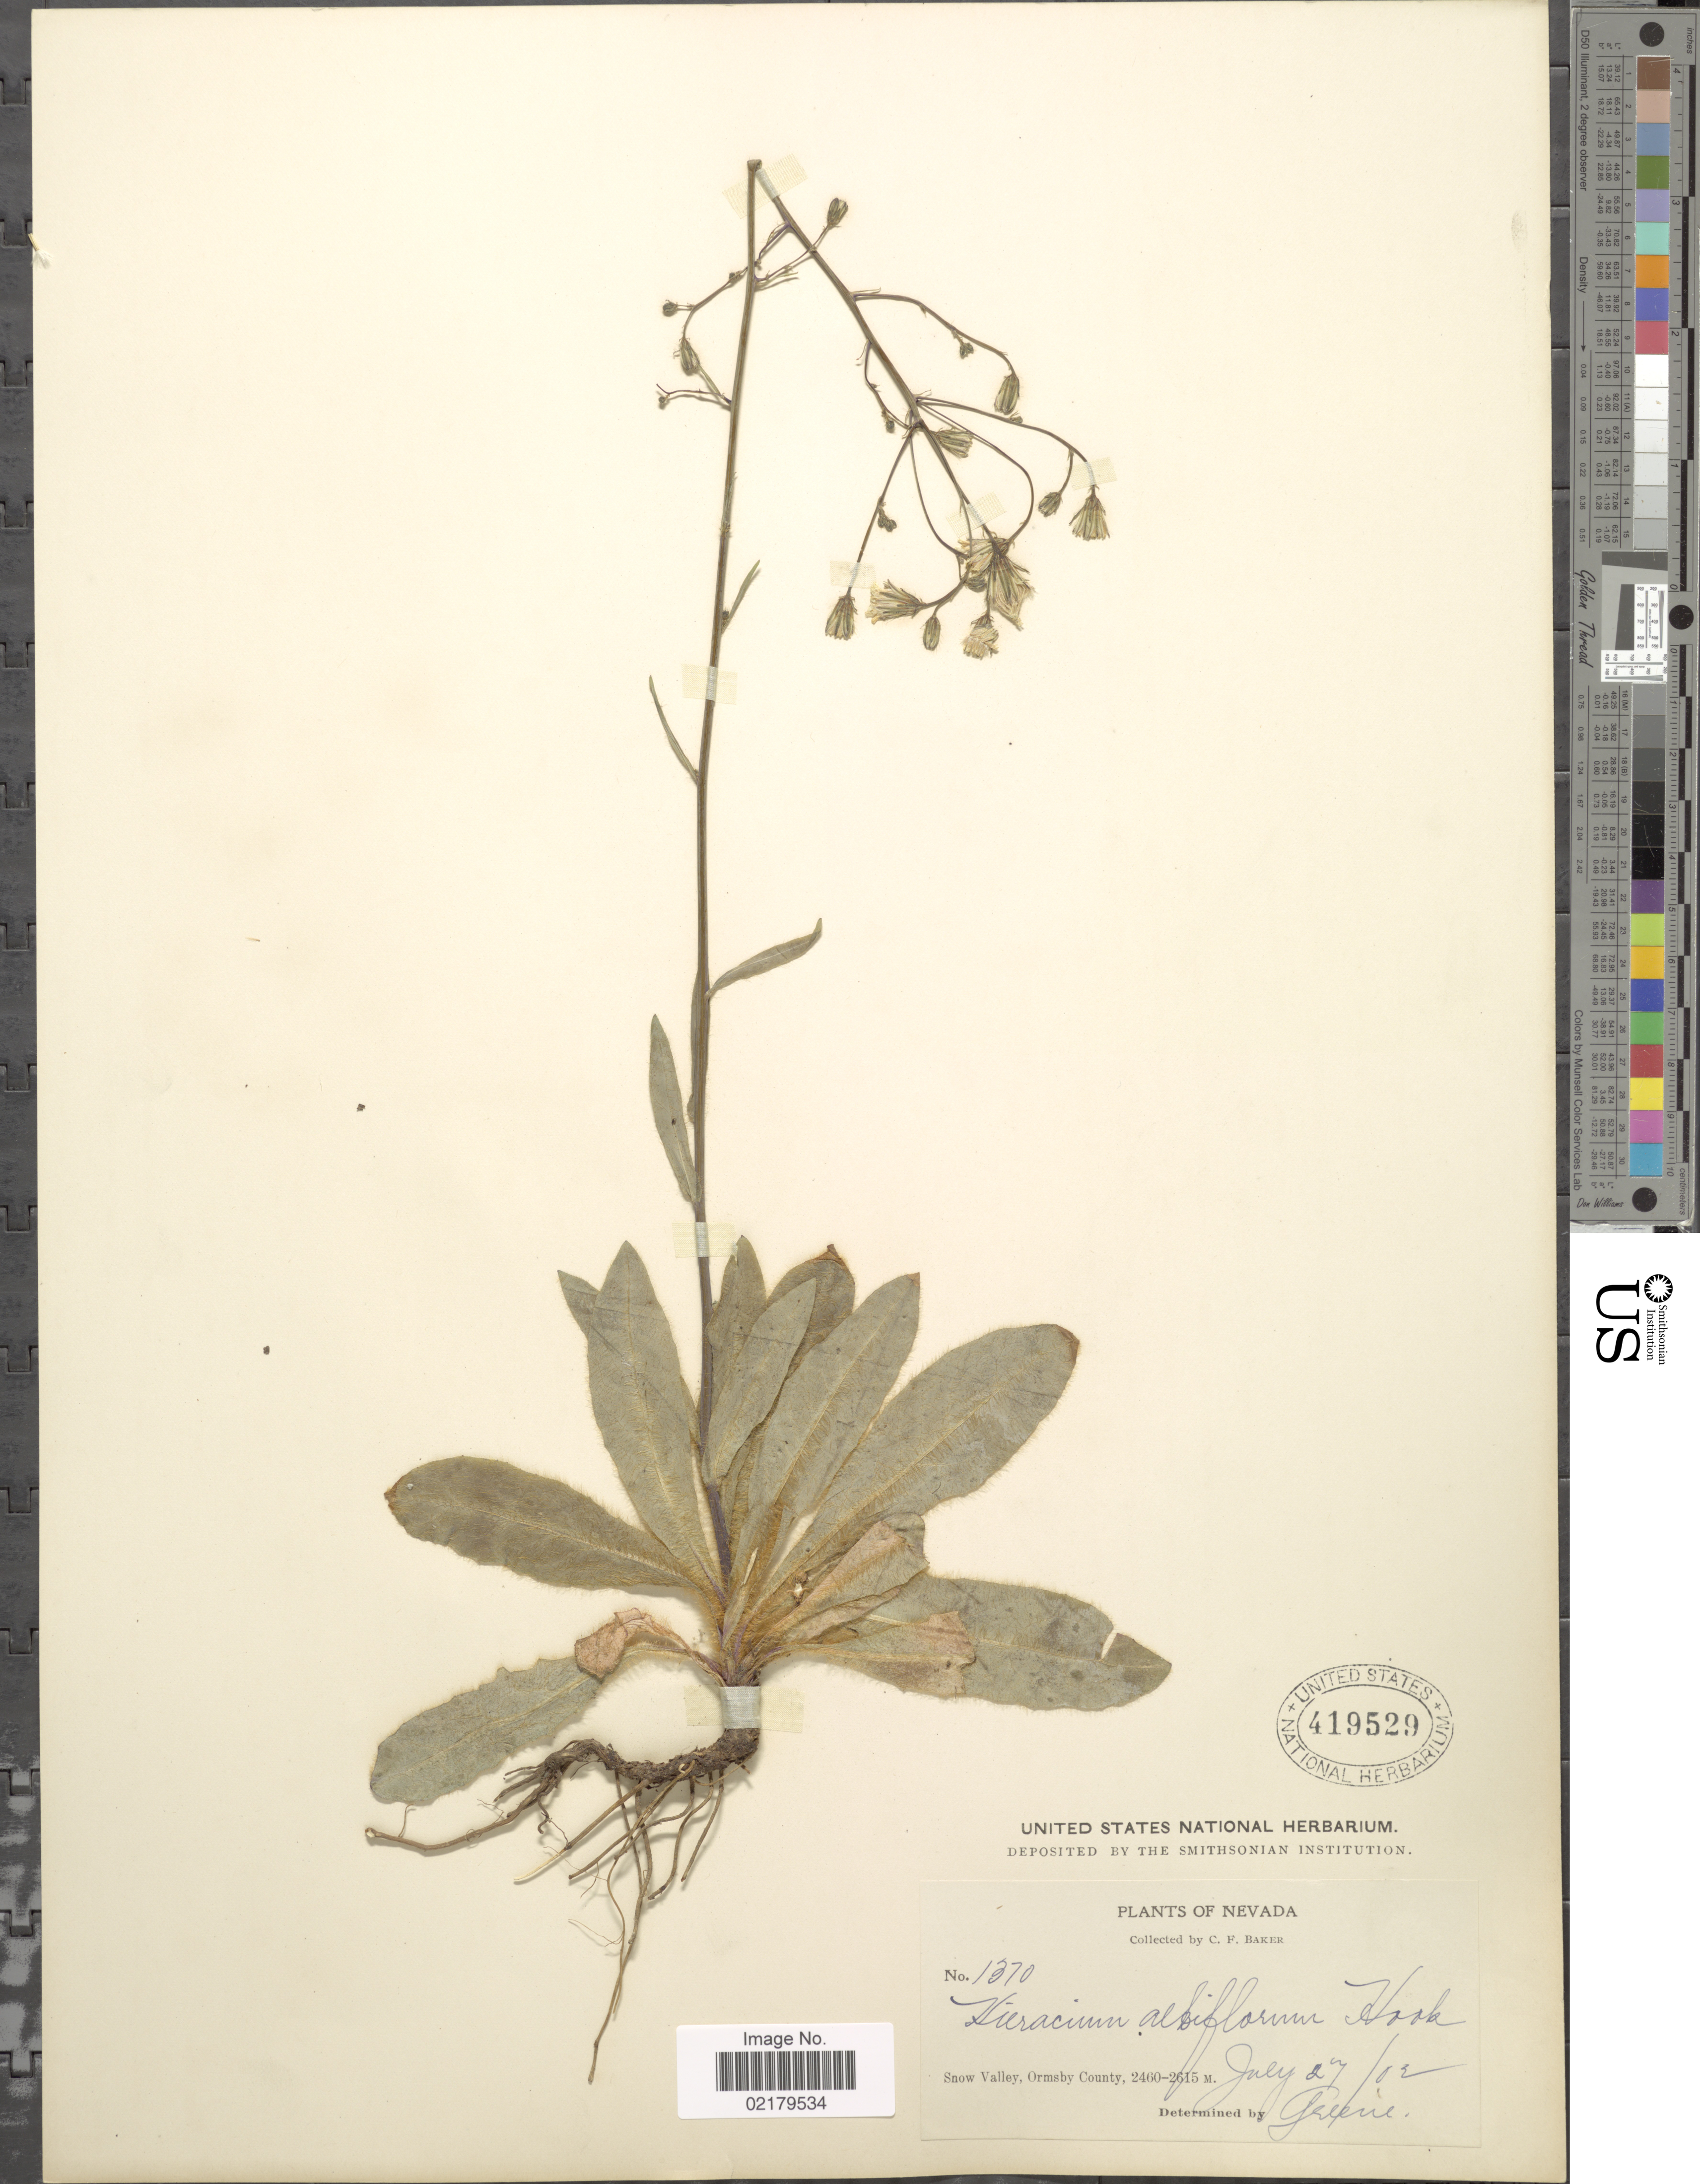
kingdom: Plantae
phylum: Tracheophyta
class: Magnoliopsida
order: Asterales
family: Asteraceae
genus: Hieracium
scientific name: Hieracium albiflorum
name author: Hook.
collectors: C. F. Baker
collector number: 1370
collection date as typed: Transcribed d/m/y: 27/7/02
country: United States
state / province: Nevada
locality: Snow Valley, Ormsby County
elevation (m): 2460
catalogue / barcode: US 419529